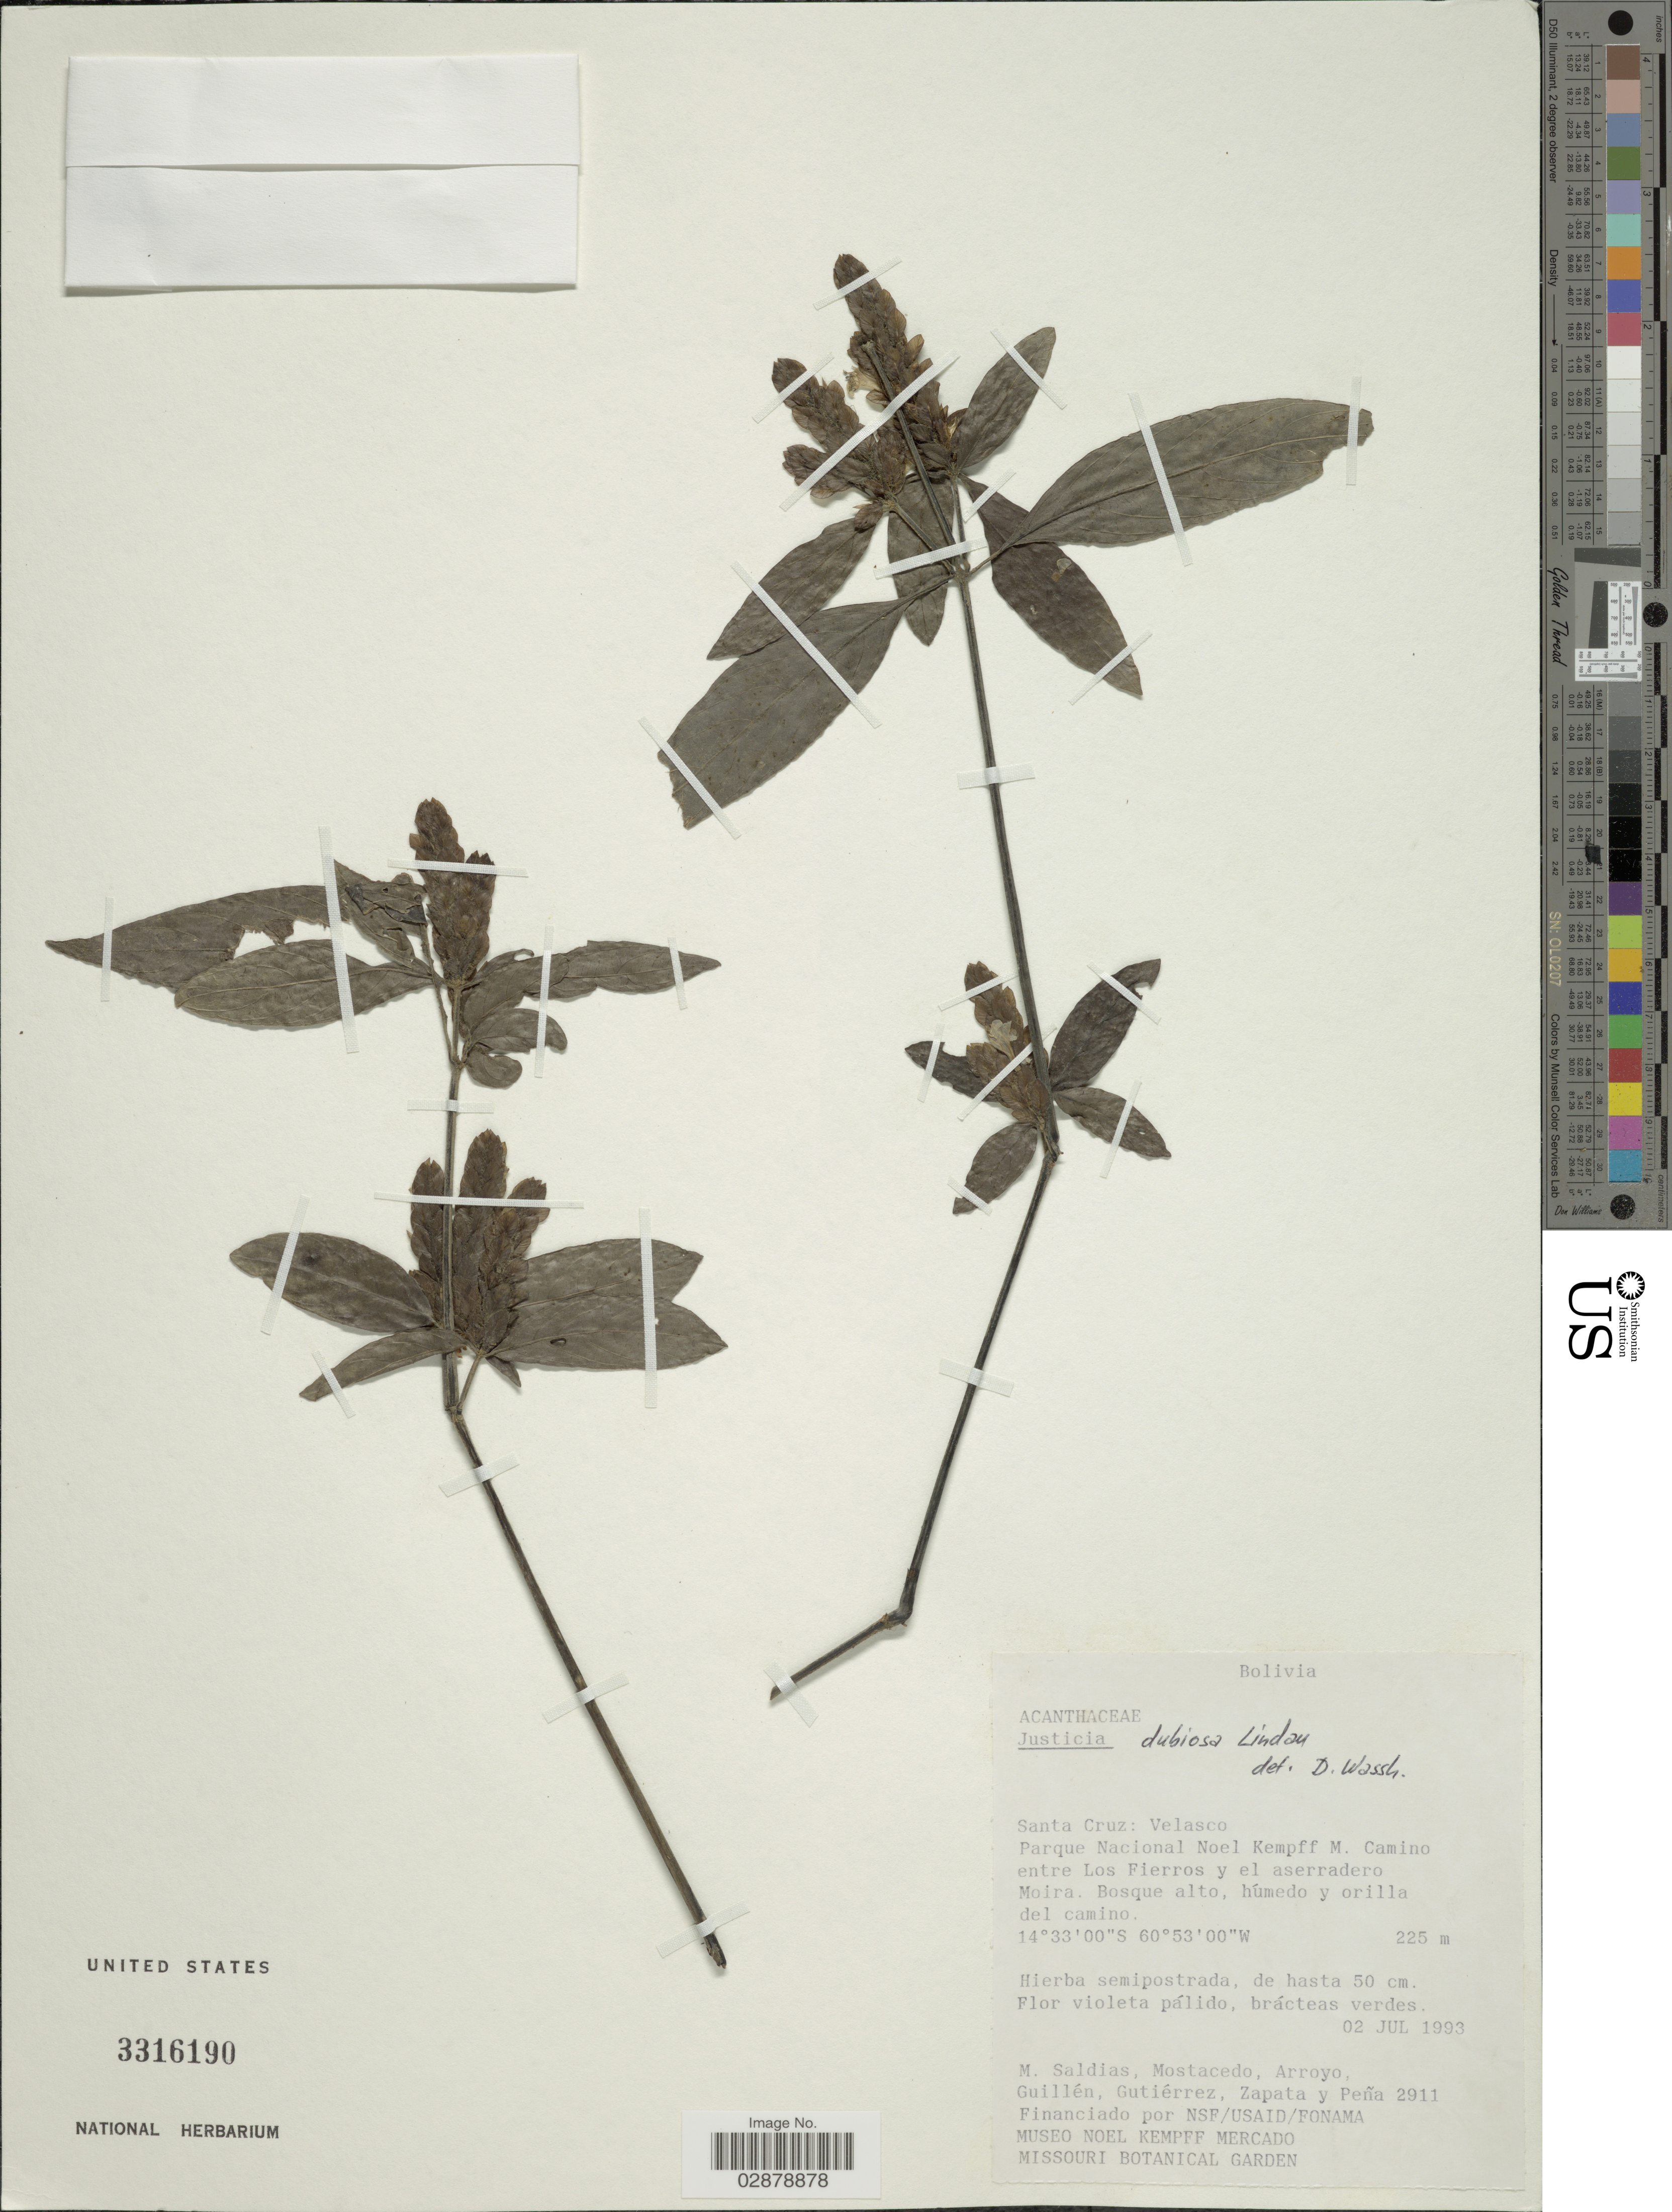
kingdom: Plantae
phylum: Tracheophyta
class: Magnoliopsida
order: Lamiales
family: Acanthaceae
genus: Justicia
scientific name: Justicia dubiosa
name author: Lindau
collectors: M. Saldias, Mostacedo, --, Arroyo, --, -- Guillen & et al.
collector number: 2911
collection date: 1993-07-02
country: Bolivia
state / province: Santa Cruz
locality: Velasco. Parque Nacional Noel Kempff M. Camino entre Los Fierros y el aserradero.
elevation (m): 225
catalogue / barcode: US 3316190